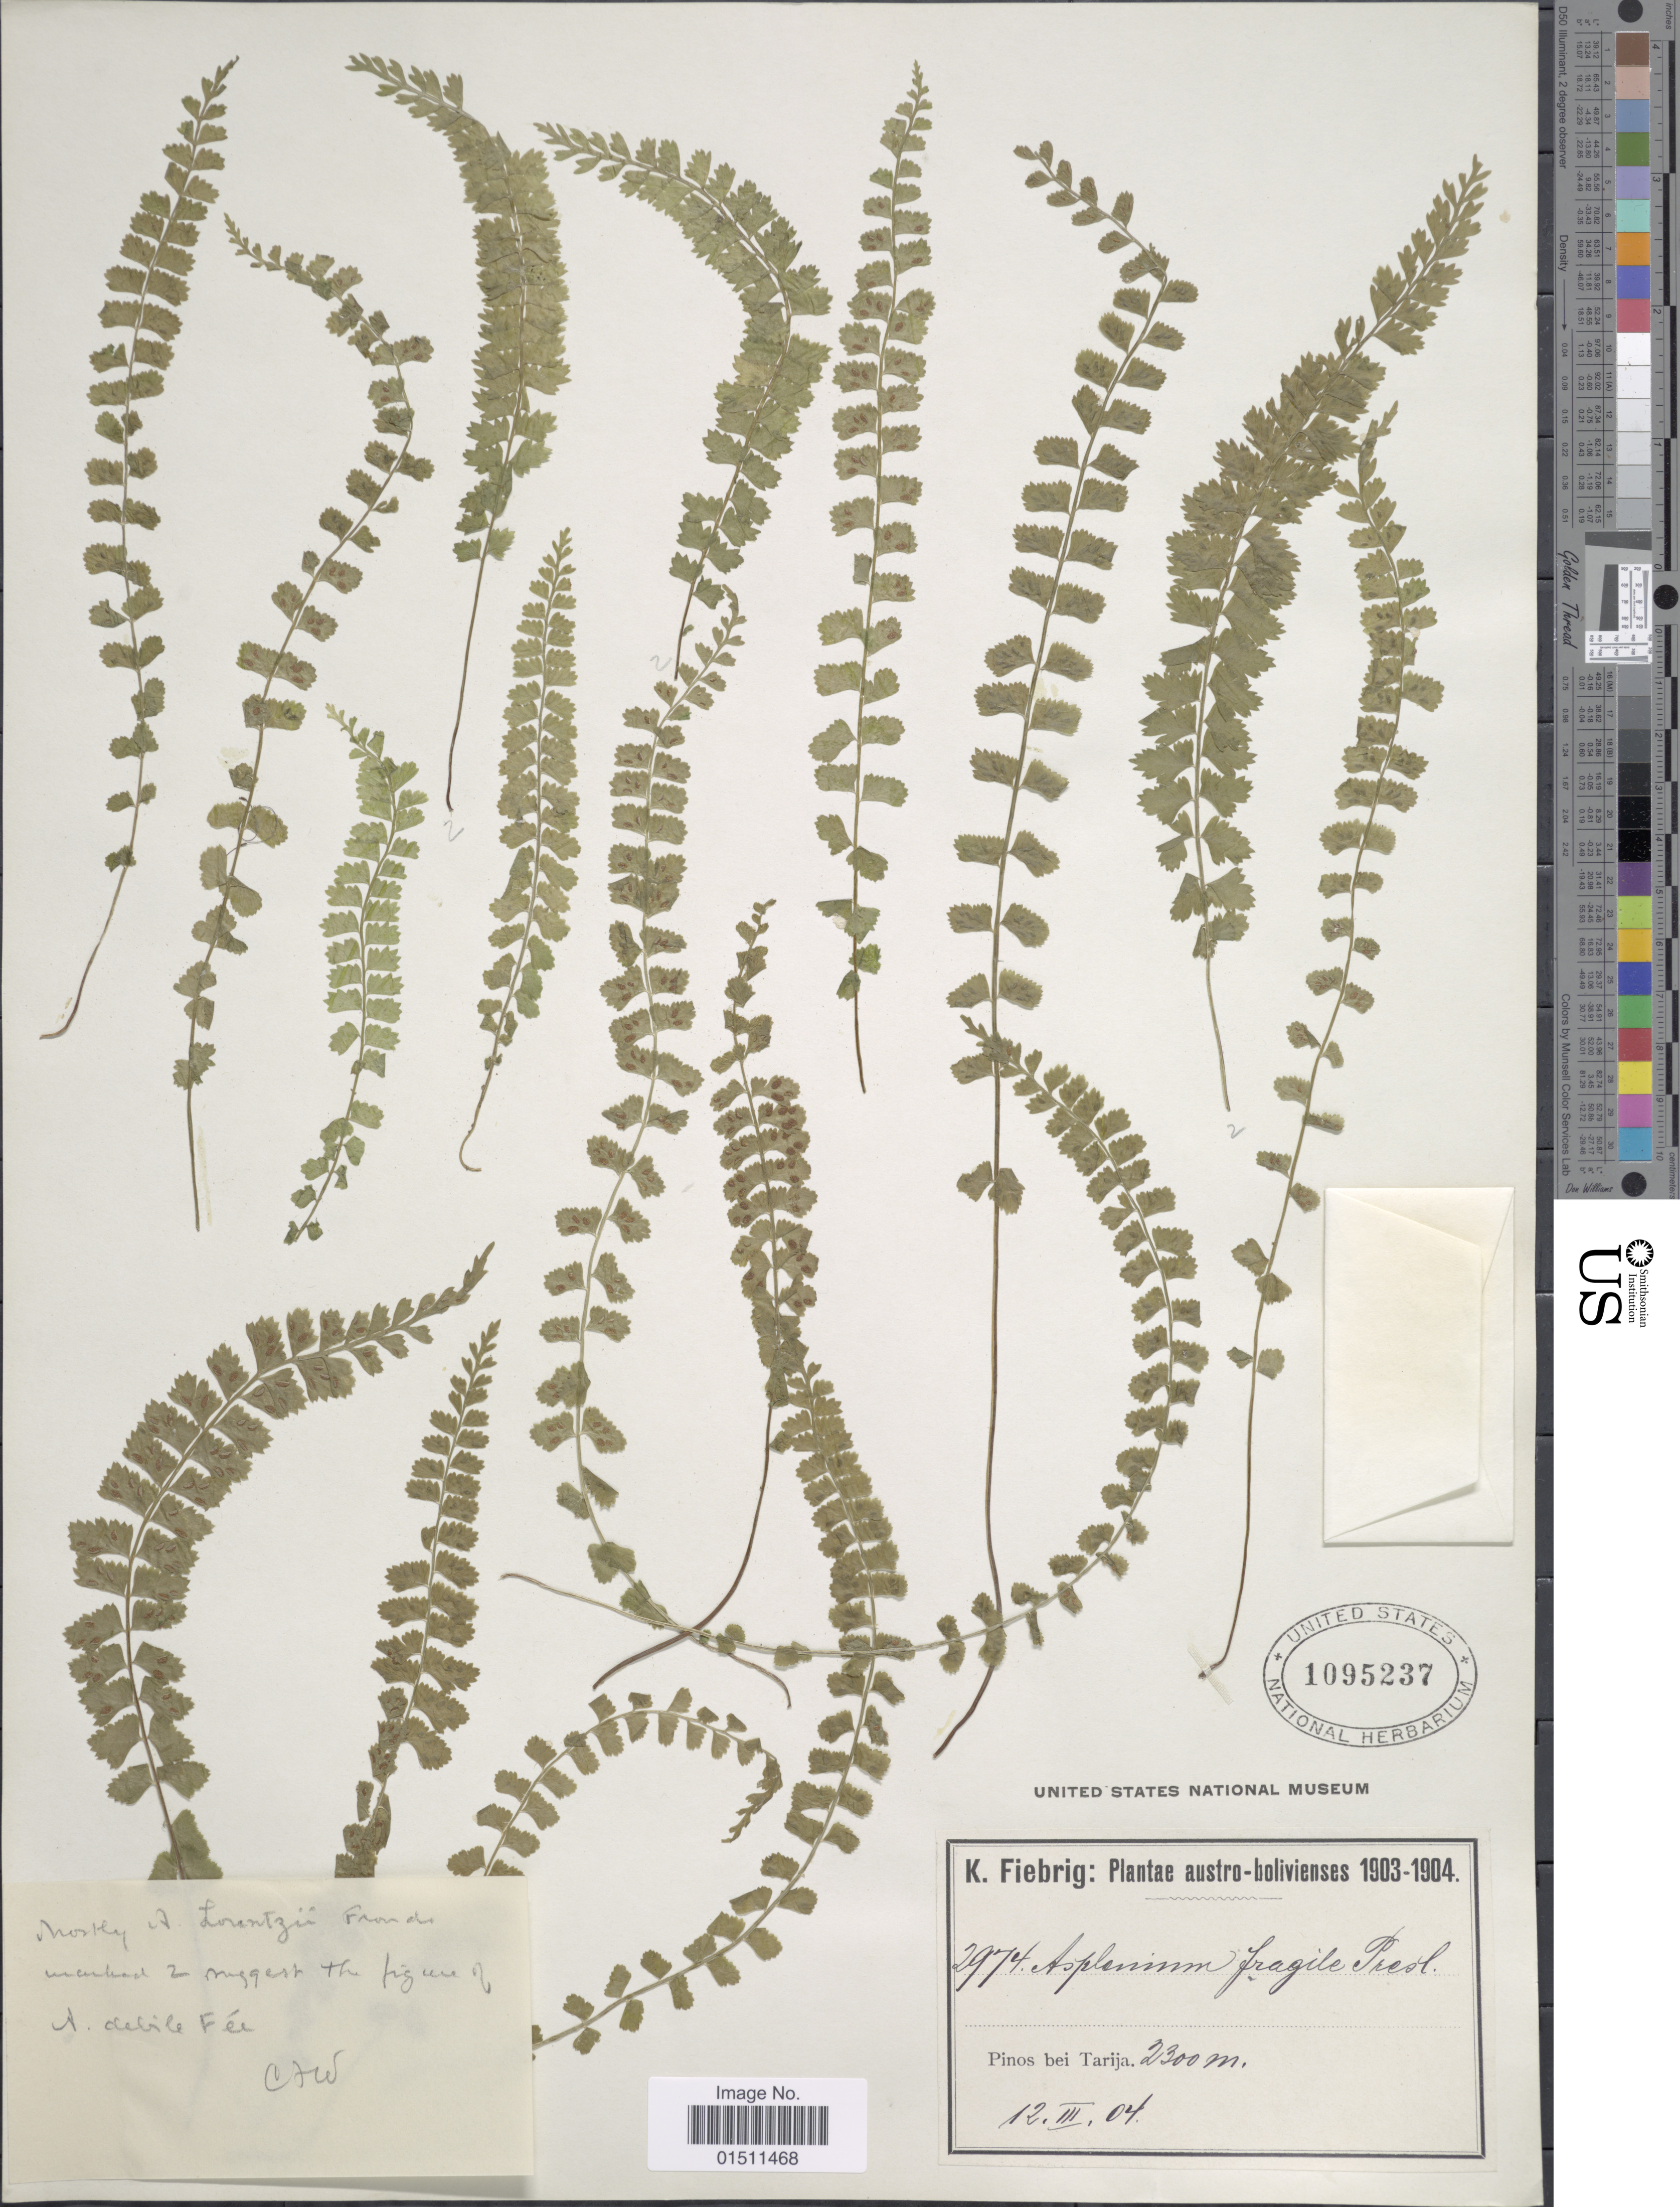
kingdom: Plantae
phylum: Tracheophyta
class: Polypodiopsida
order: Polypodiales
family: Aspleniaceae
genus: Asplenium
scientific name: Asplenium lorentzii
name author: Hieron.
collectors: K. Fiebrig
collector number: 2974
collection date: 1904-03-12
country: Bolivia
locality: Austro-bolivienses, Pinos bei Tarija.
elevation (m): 2300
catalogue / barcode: US 1095237